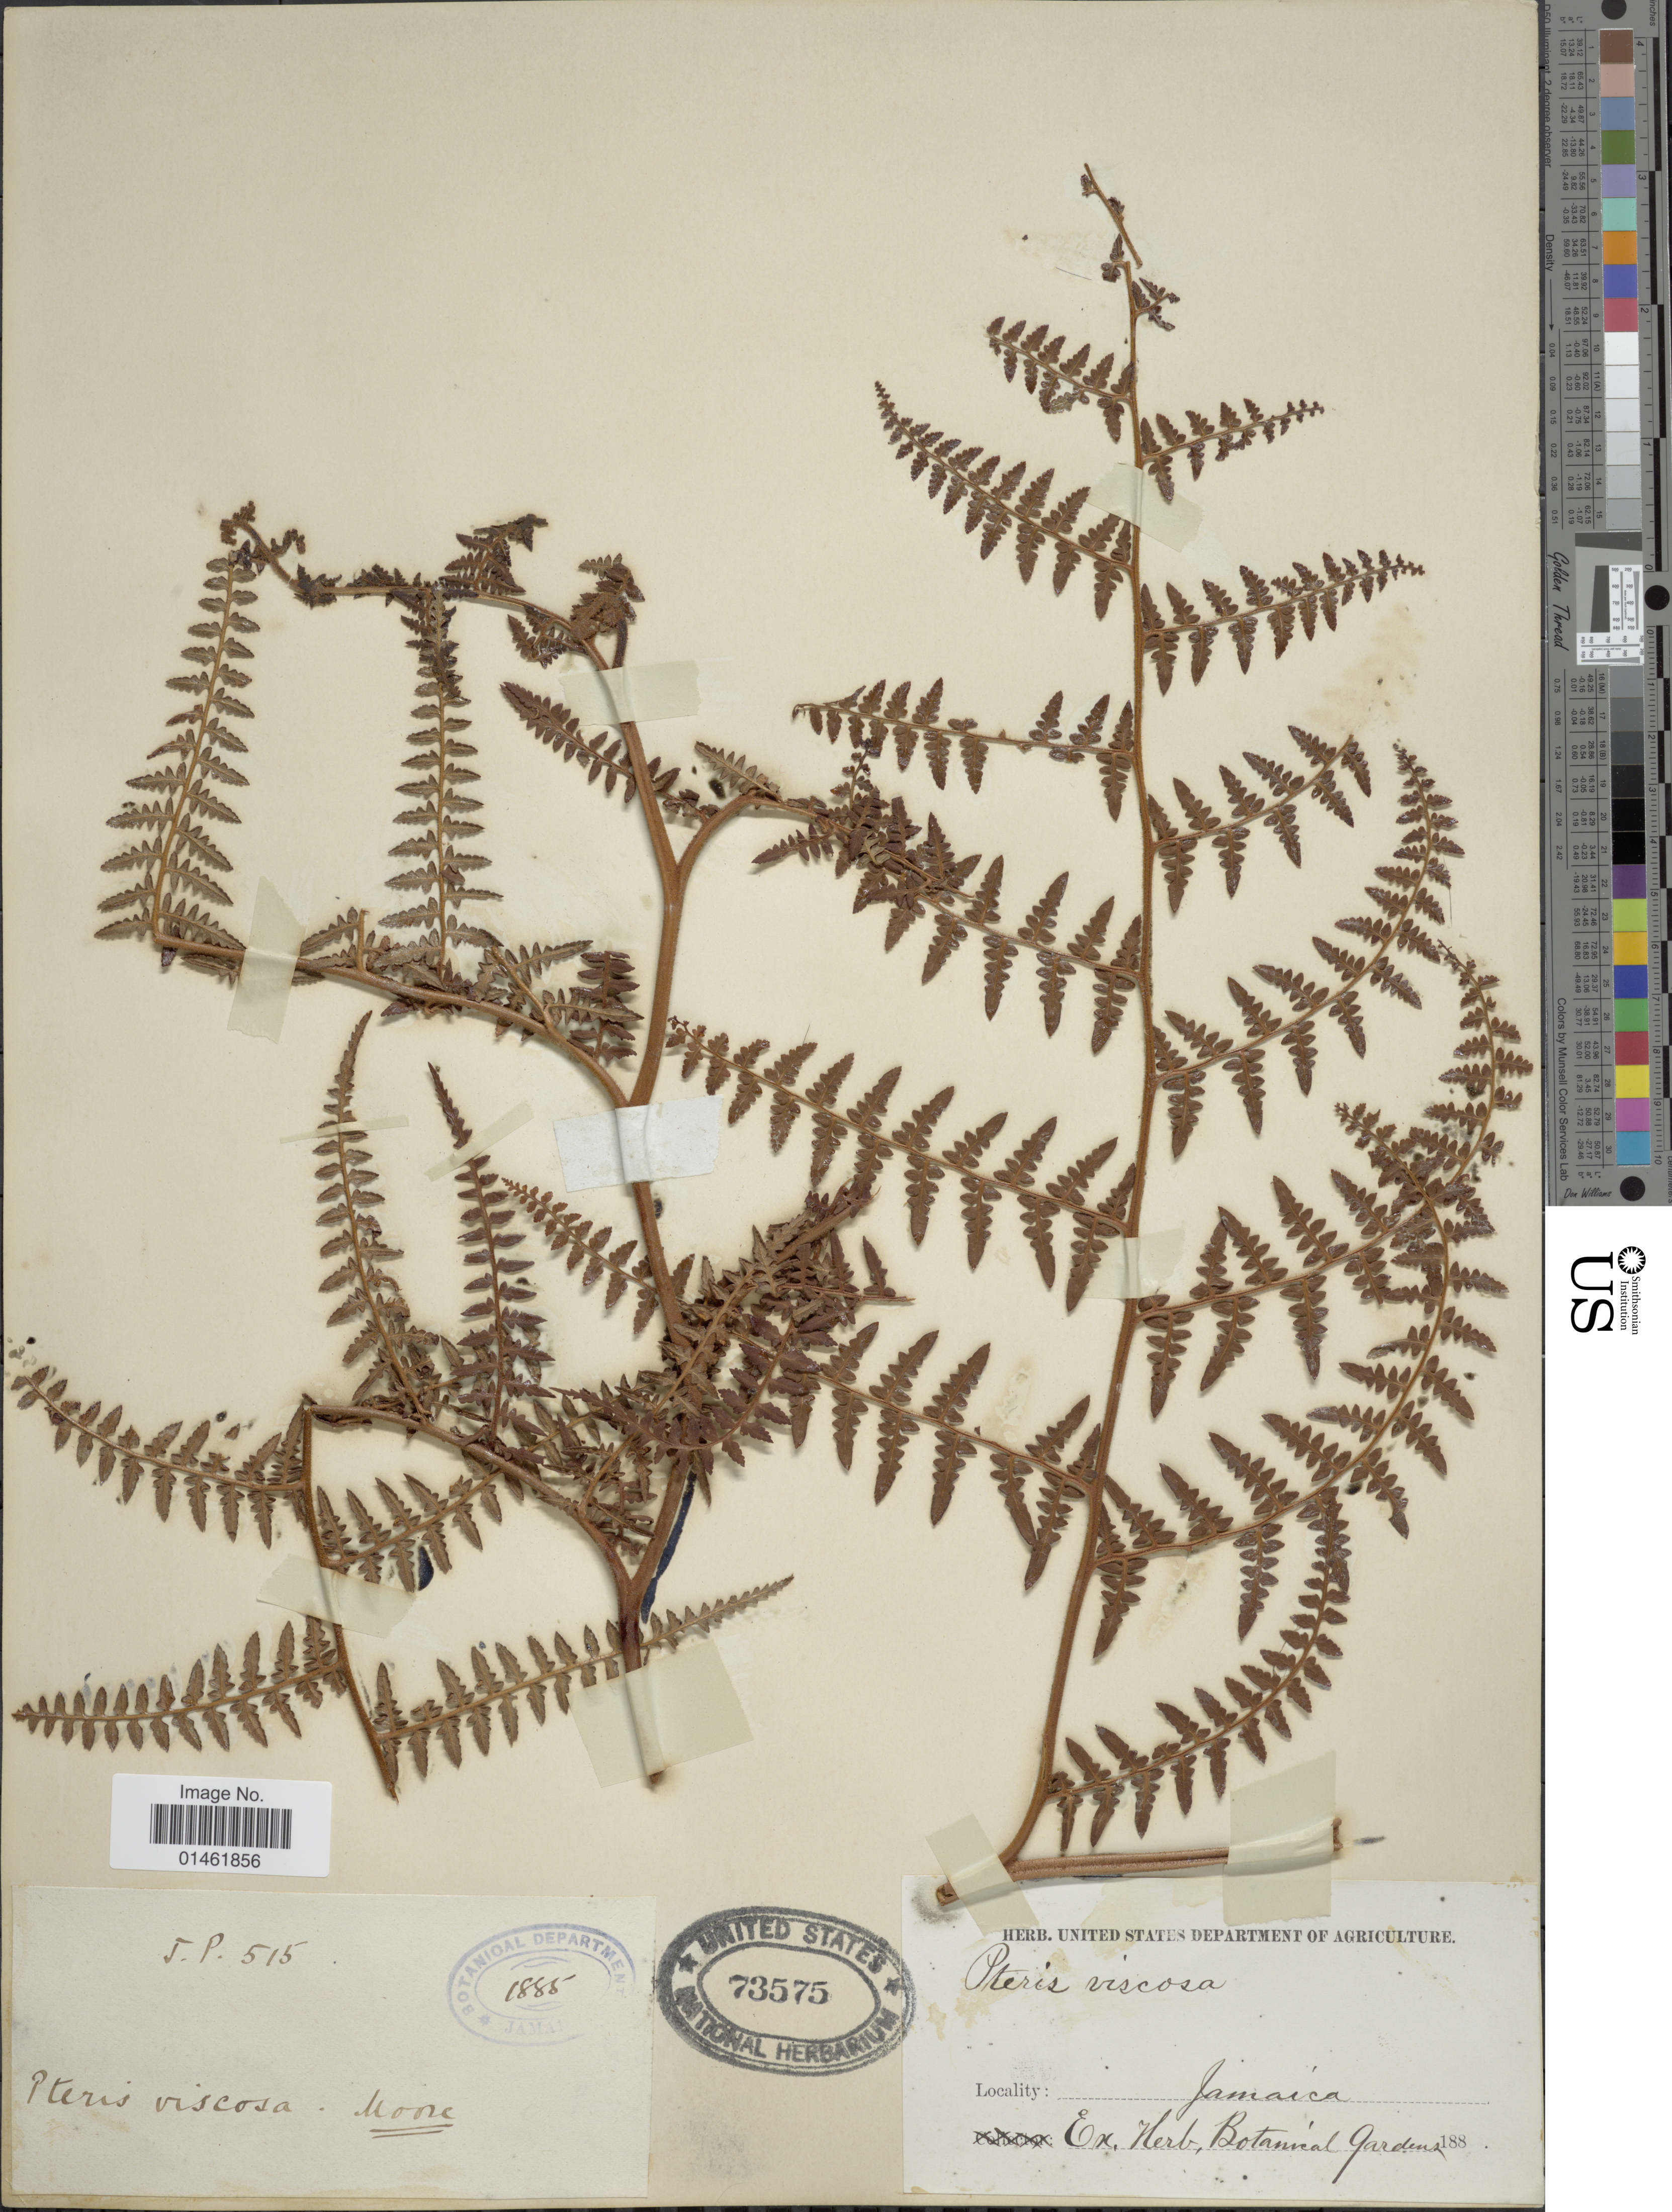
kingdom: Plantae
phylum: Tracheophyta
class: Polypodiopsida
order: Polypodiales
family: Dennstaedtiaceae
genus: Paesia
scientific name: Paesia glandulosa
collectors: J.P.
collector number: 515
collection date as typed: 188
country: Jamaica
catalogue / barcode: US 73575